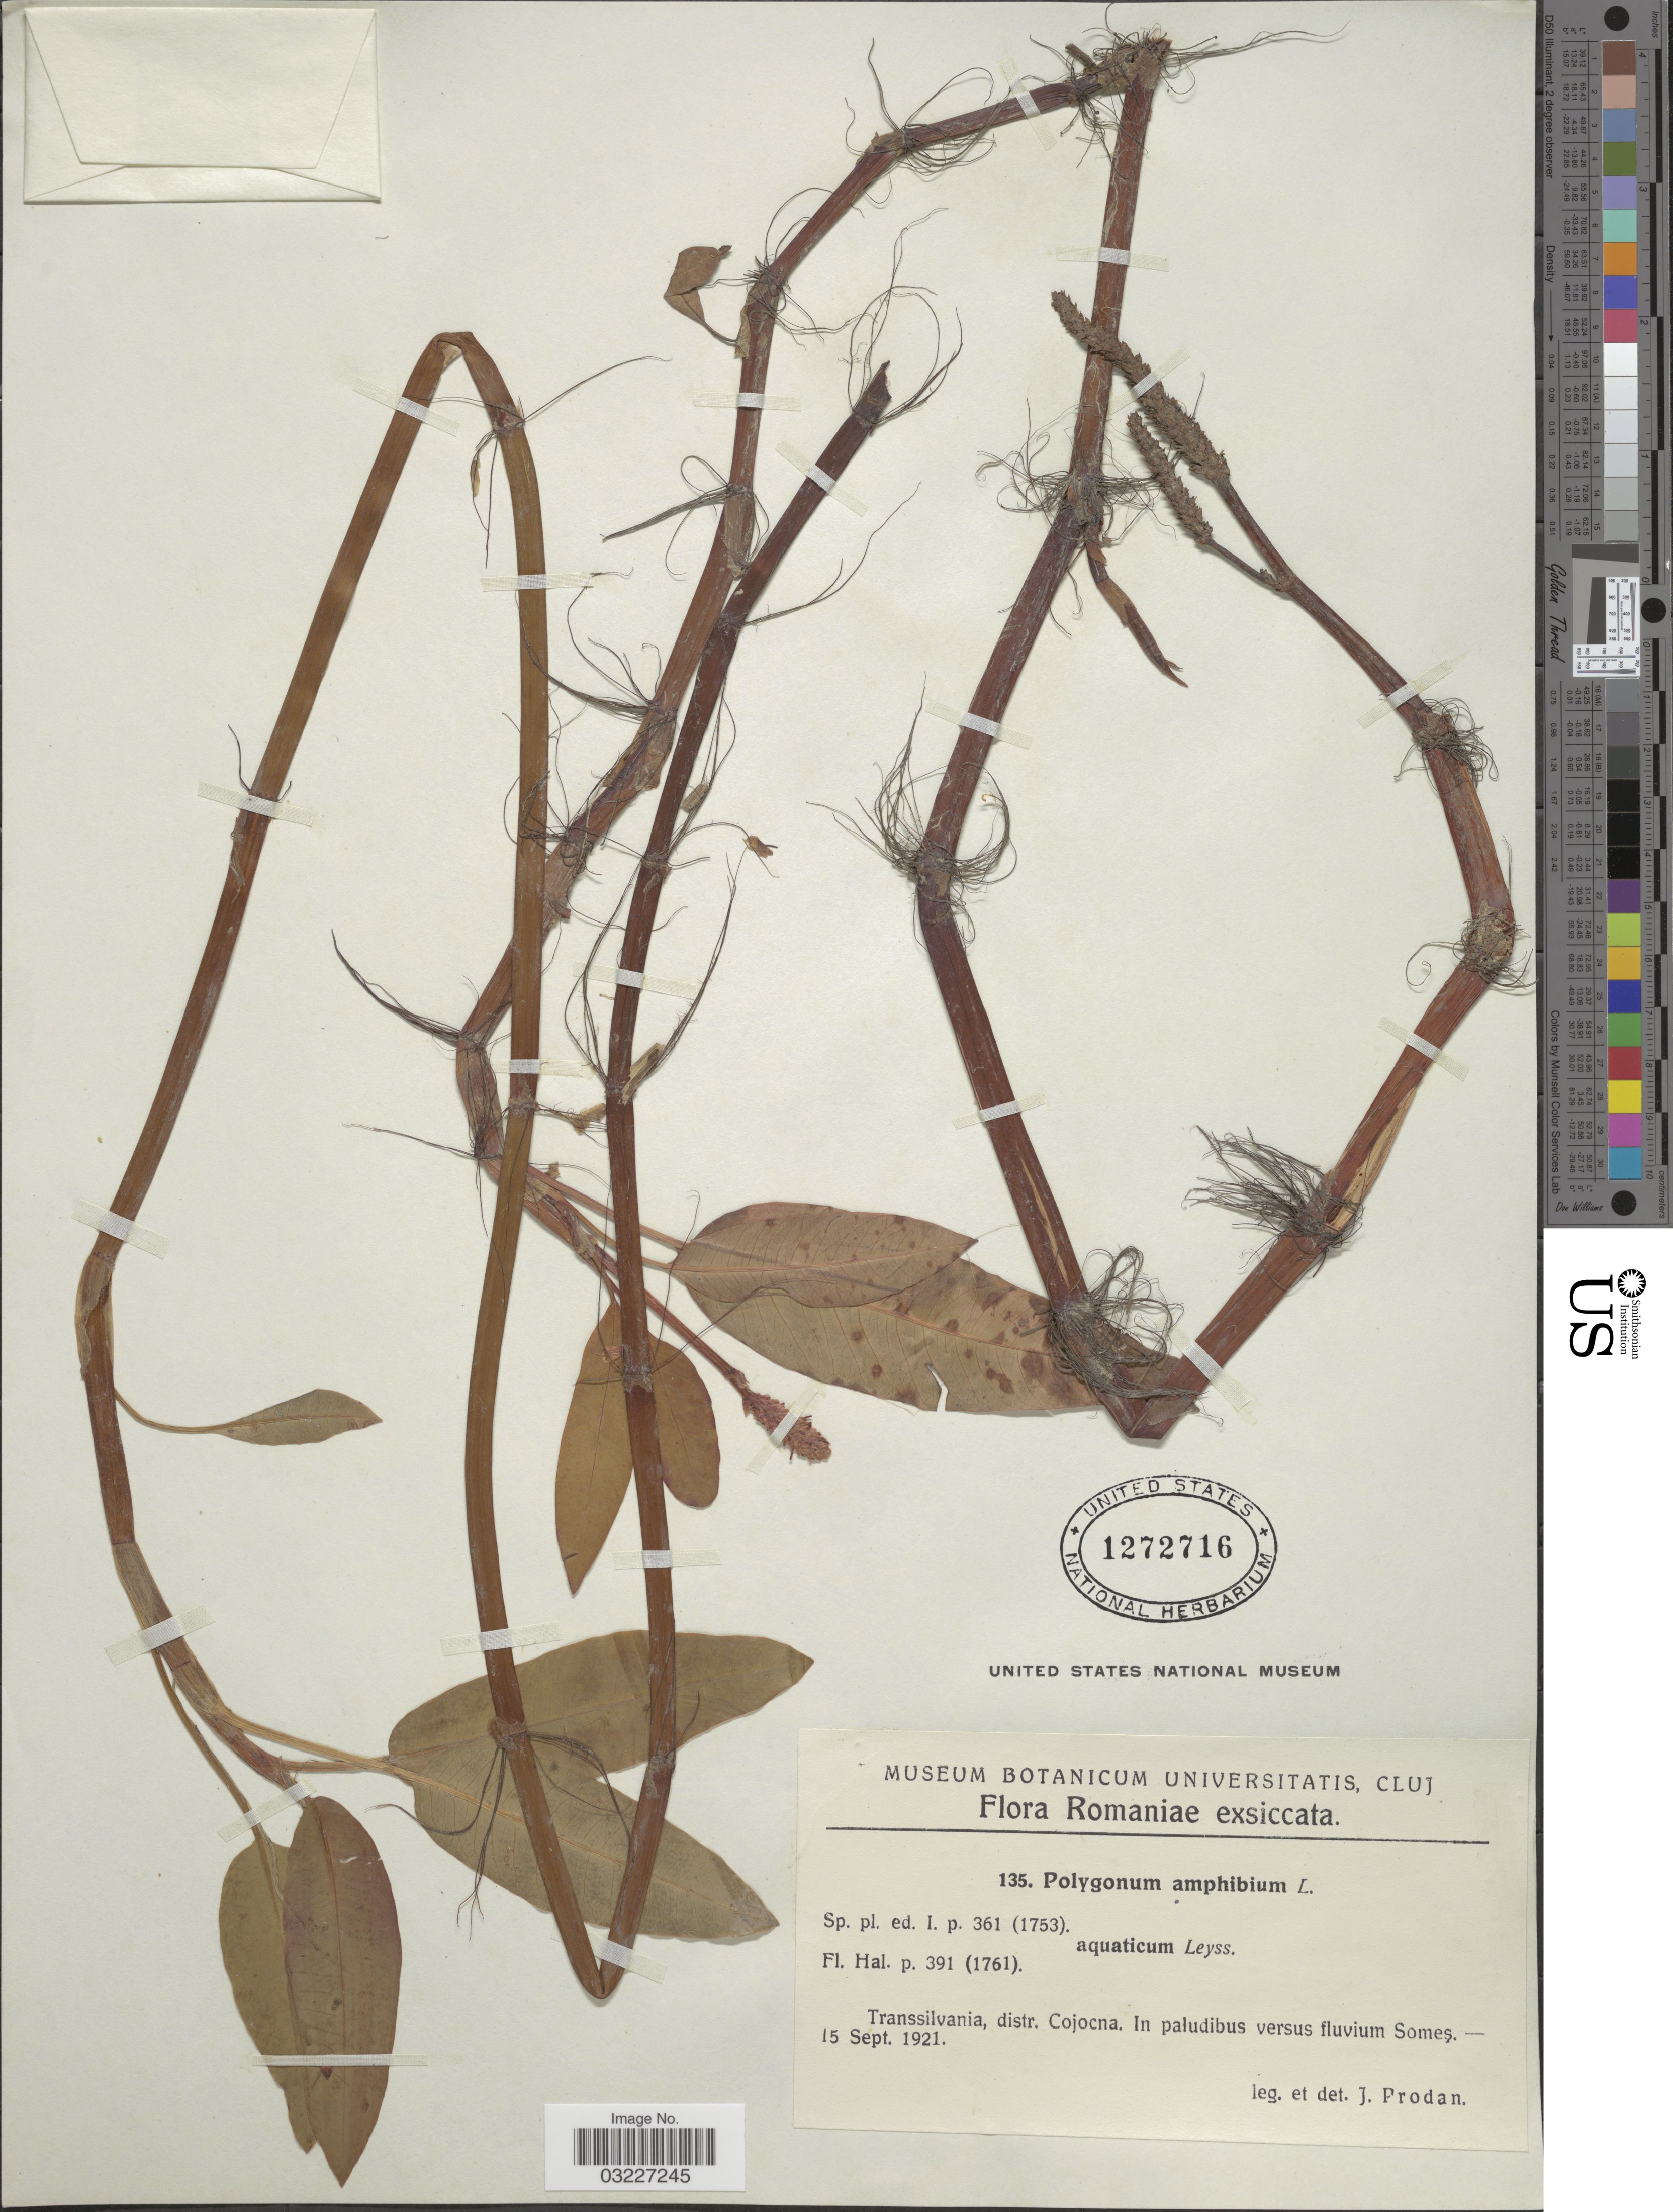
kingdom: Plantae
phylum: Tracheophyta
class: Magnoliopsida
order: Caryophyllales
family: Polygonaceae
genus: Polygonum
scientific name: Polygonum amphibium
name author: L.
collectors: J. Prodan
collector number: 135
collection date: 1921-09-15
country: Romania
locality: Transsilvania, distr. Cojocna. In paludibus versus fluvium Somes.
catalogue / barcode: US 1272716